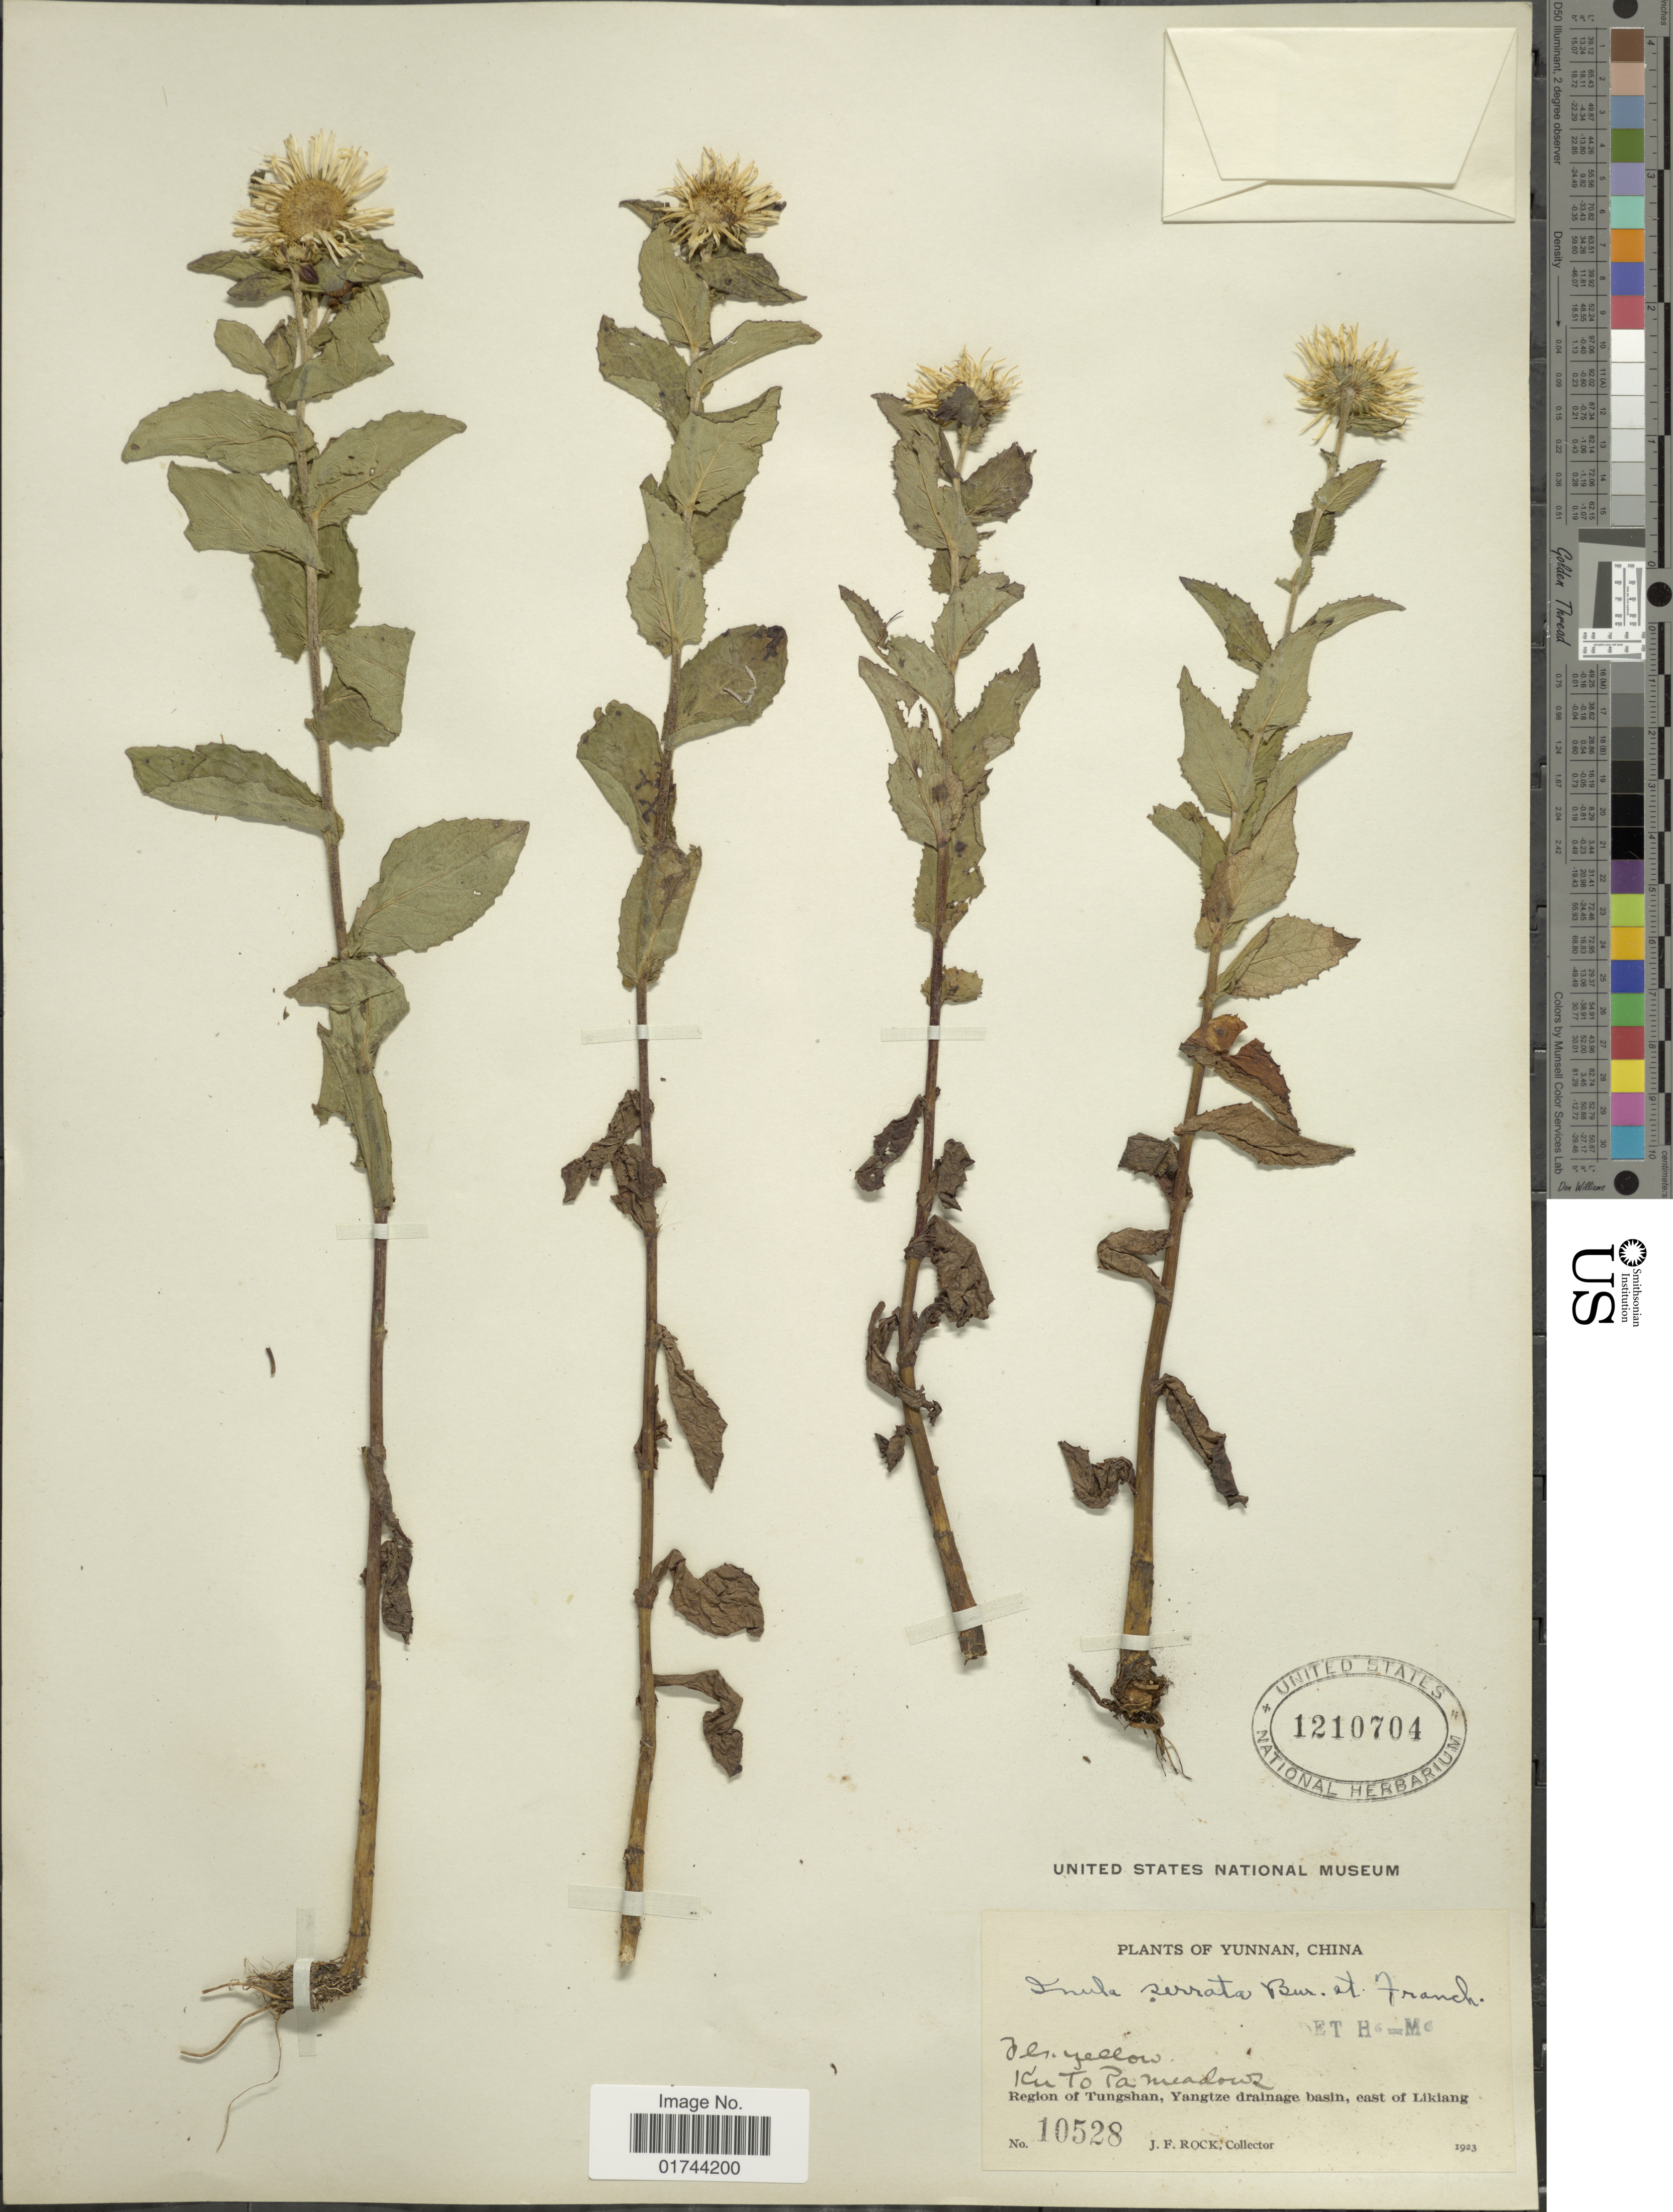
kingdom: Plantae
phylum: Tracheophyta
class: Magnoliopsida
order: Asterales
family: Asteraceae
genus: Inula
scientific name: Inula serrata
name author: Bureau & Franch.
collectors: J. Rock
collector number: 10528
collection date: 1923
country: China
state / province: Yunnan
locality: Ku To Pa meadows. Region of Tungshan, Yangtze drainage basin, east of Likiang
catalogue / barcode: US 1210704